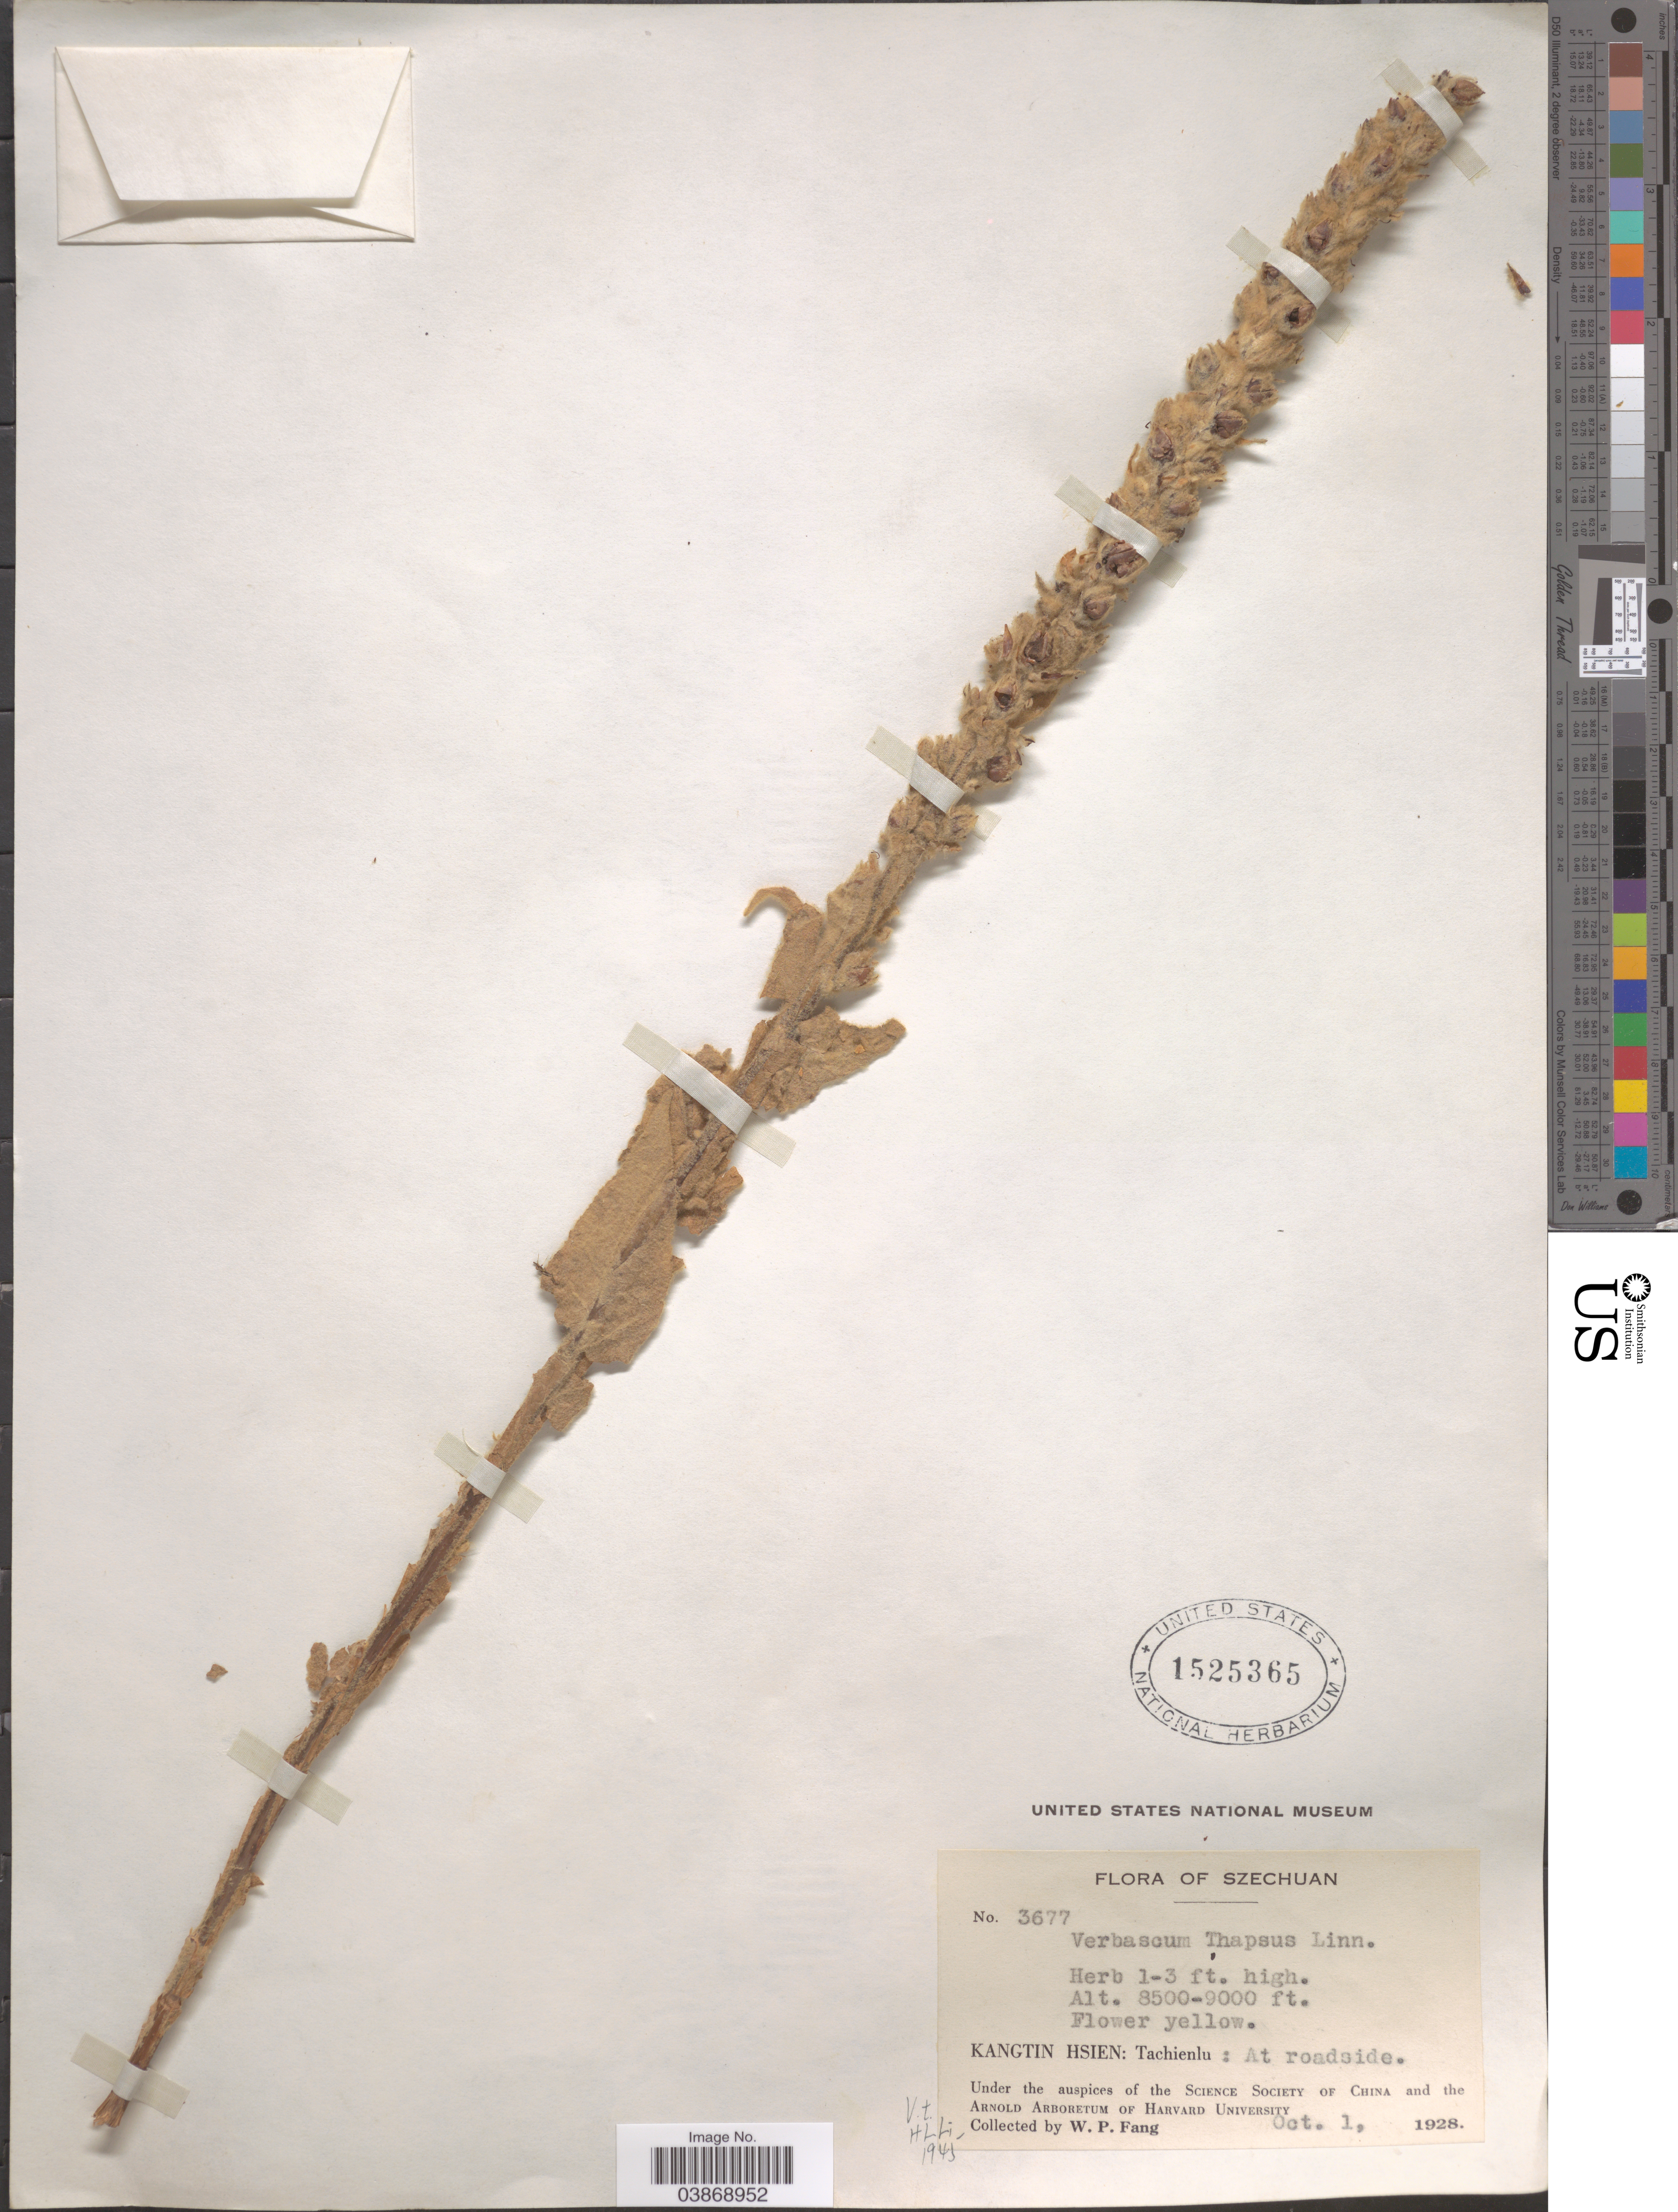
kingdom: Plantae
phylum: Tracheophyta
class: Magnoliopsida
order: Lamiales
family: Scrophulariaceae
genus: Verbascum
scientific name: Verbascum thapsus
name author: L.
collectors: W. P. Fang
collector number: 3677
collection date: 1928-10-01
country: China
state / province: Sichuan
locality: Szechuan. Kangtin Hsien: Tachienlu: At roadside.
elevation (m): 2591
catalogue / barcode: US 1525365